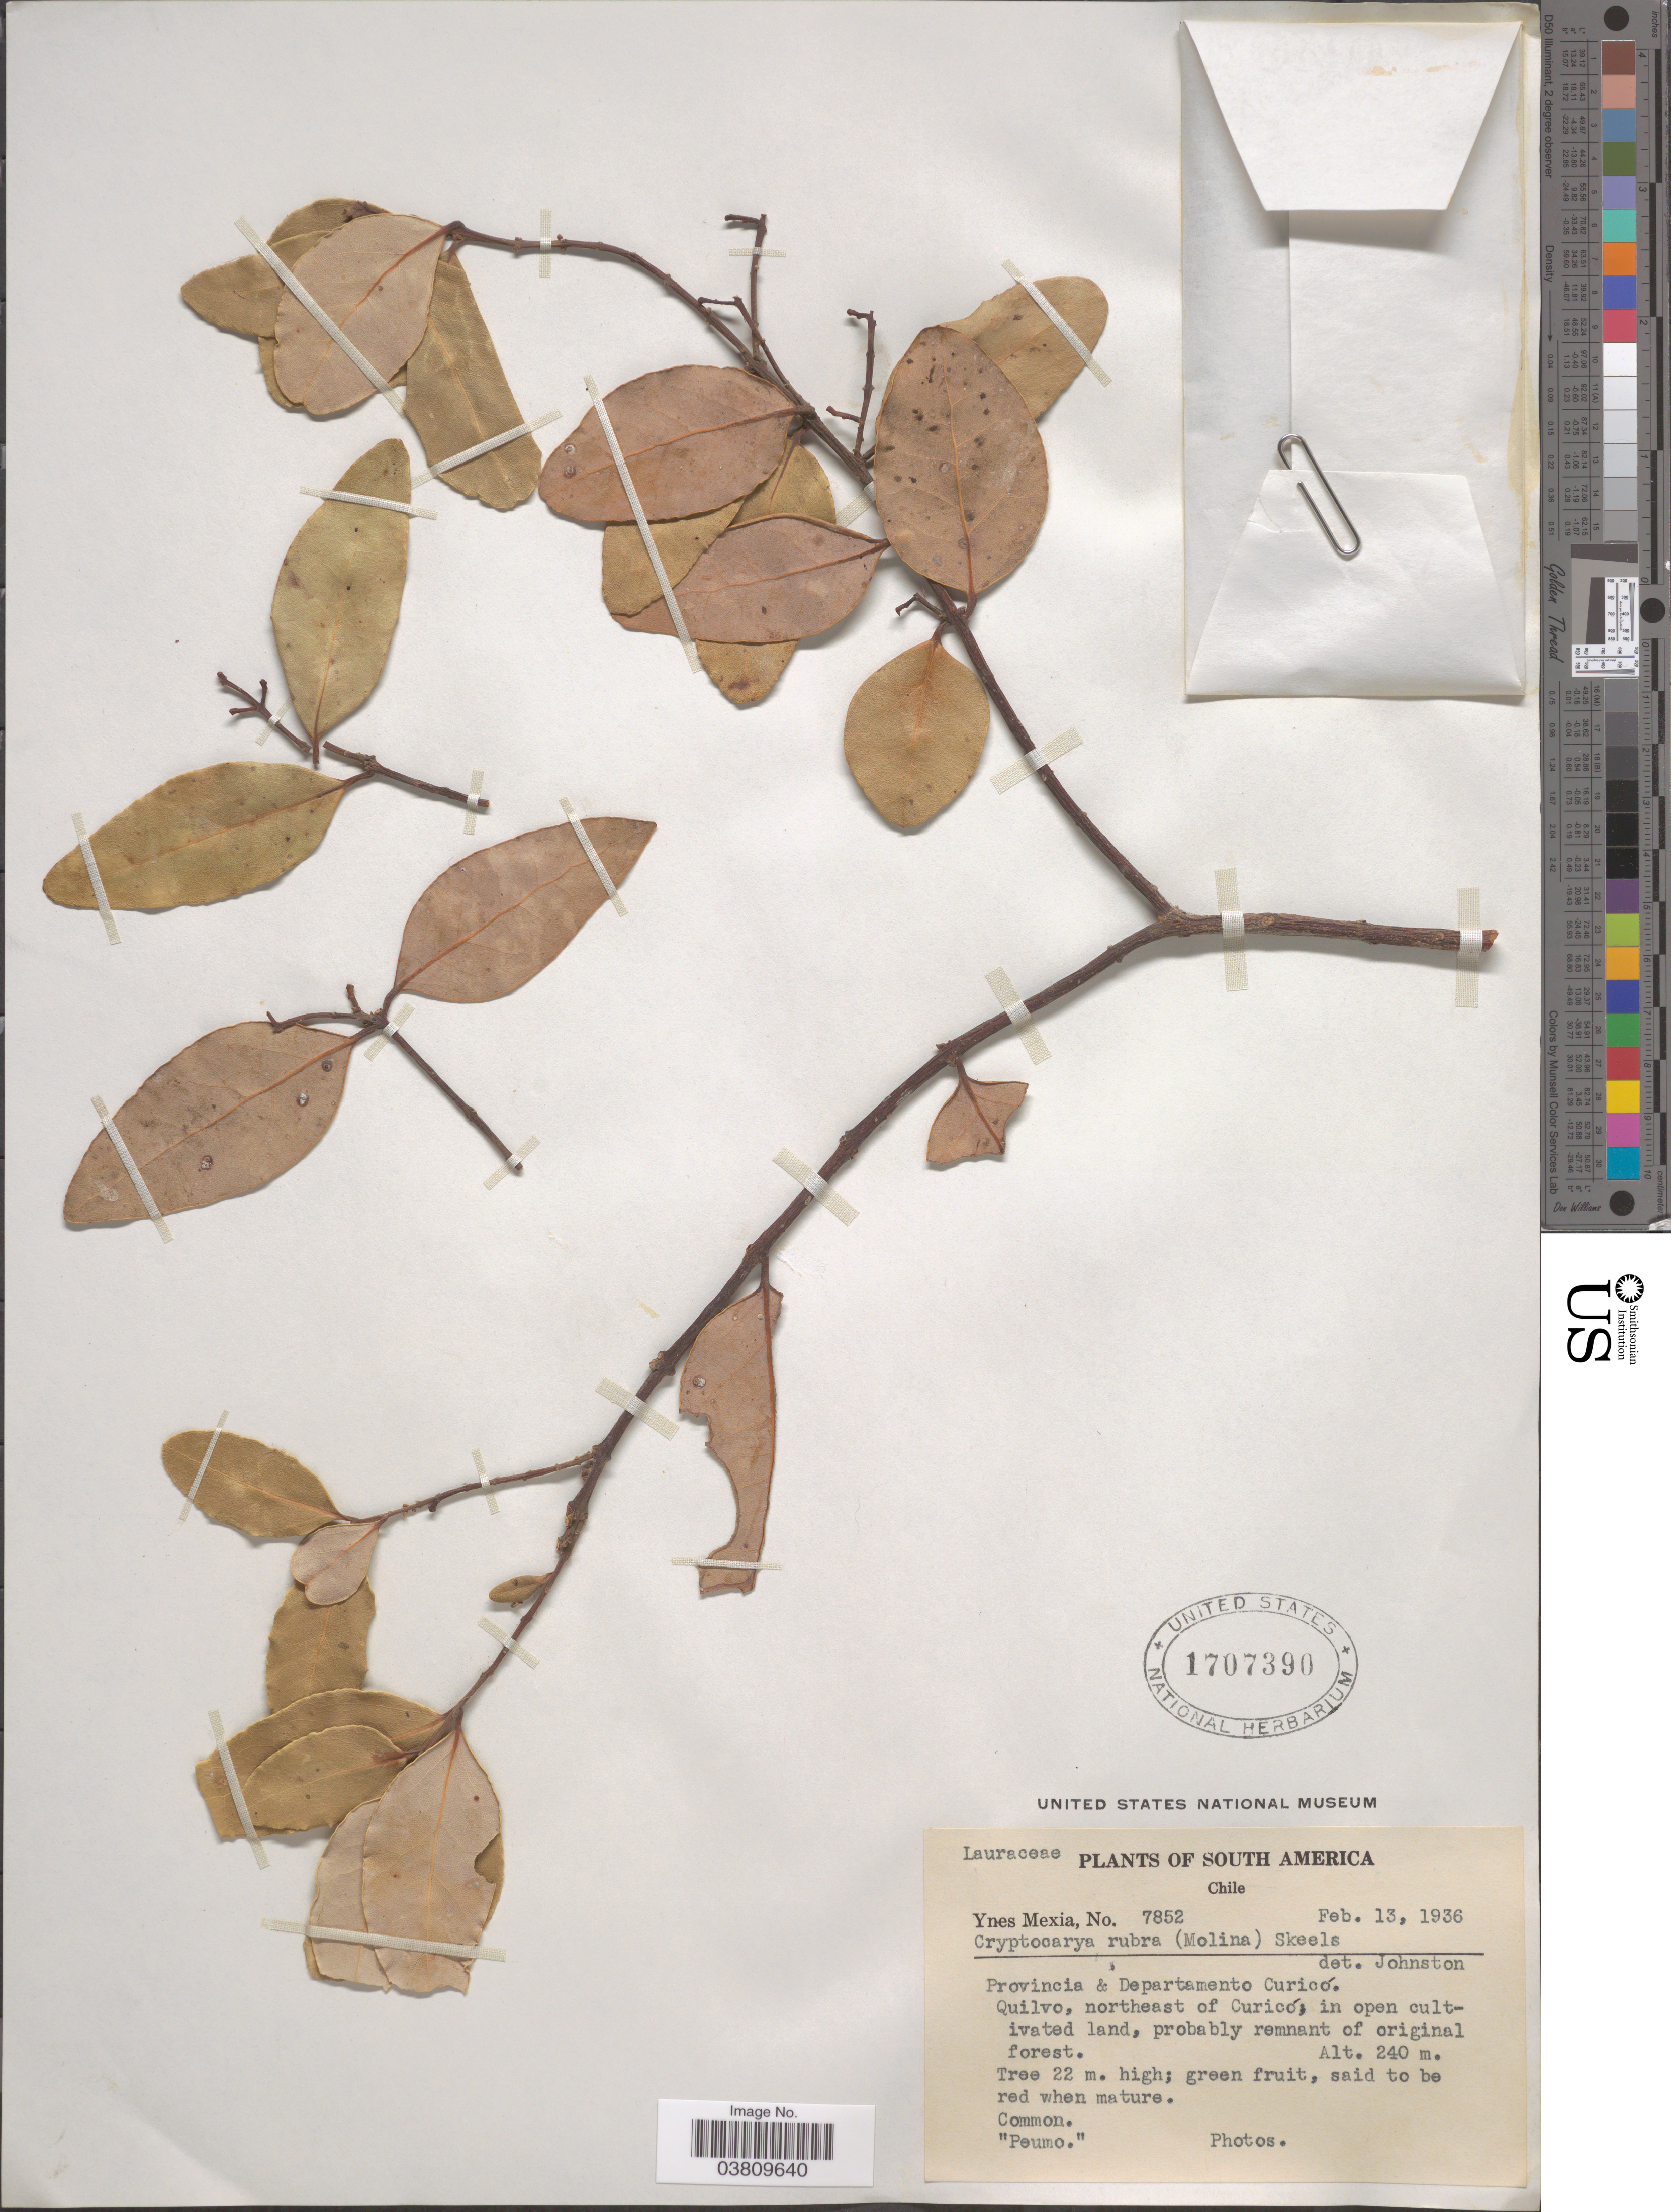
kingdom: Plantae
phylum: Tracheophyta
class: Magnoliopsida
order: Laurales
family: Lauraceae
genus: Cryptocarya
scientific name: Cryptocarya rubra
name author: (Mol.) Skeels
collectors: Y. Mexia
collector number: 7852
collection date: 1936-02-13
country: Chile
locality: Provincia & Departamento Curicó. Quilvo, northeast of Curicó.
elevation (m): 240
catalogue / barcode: US 1707390